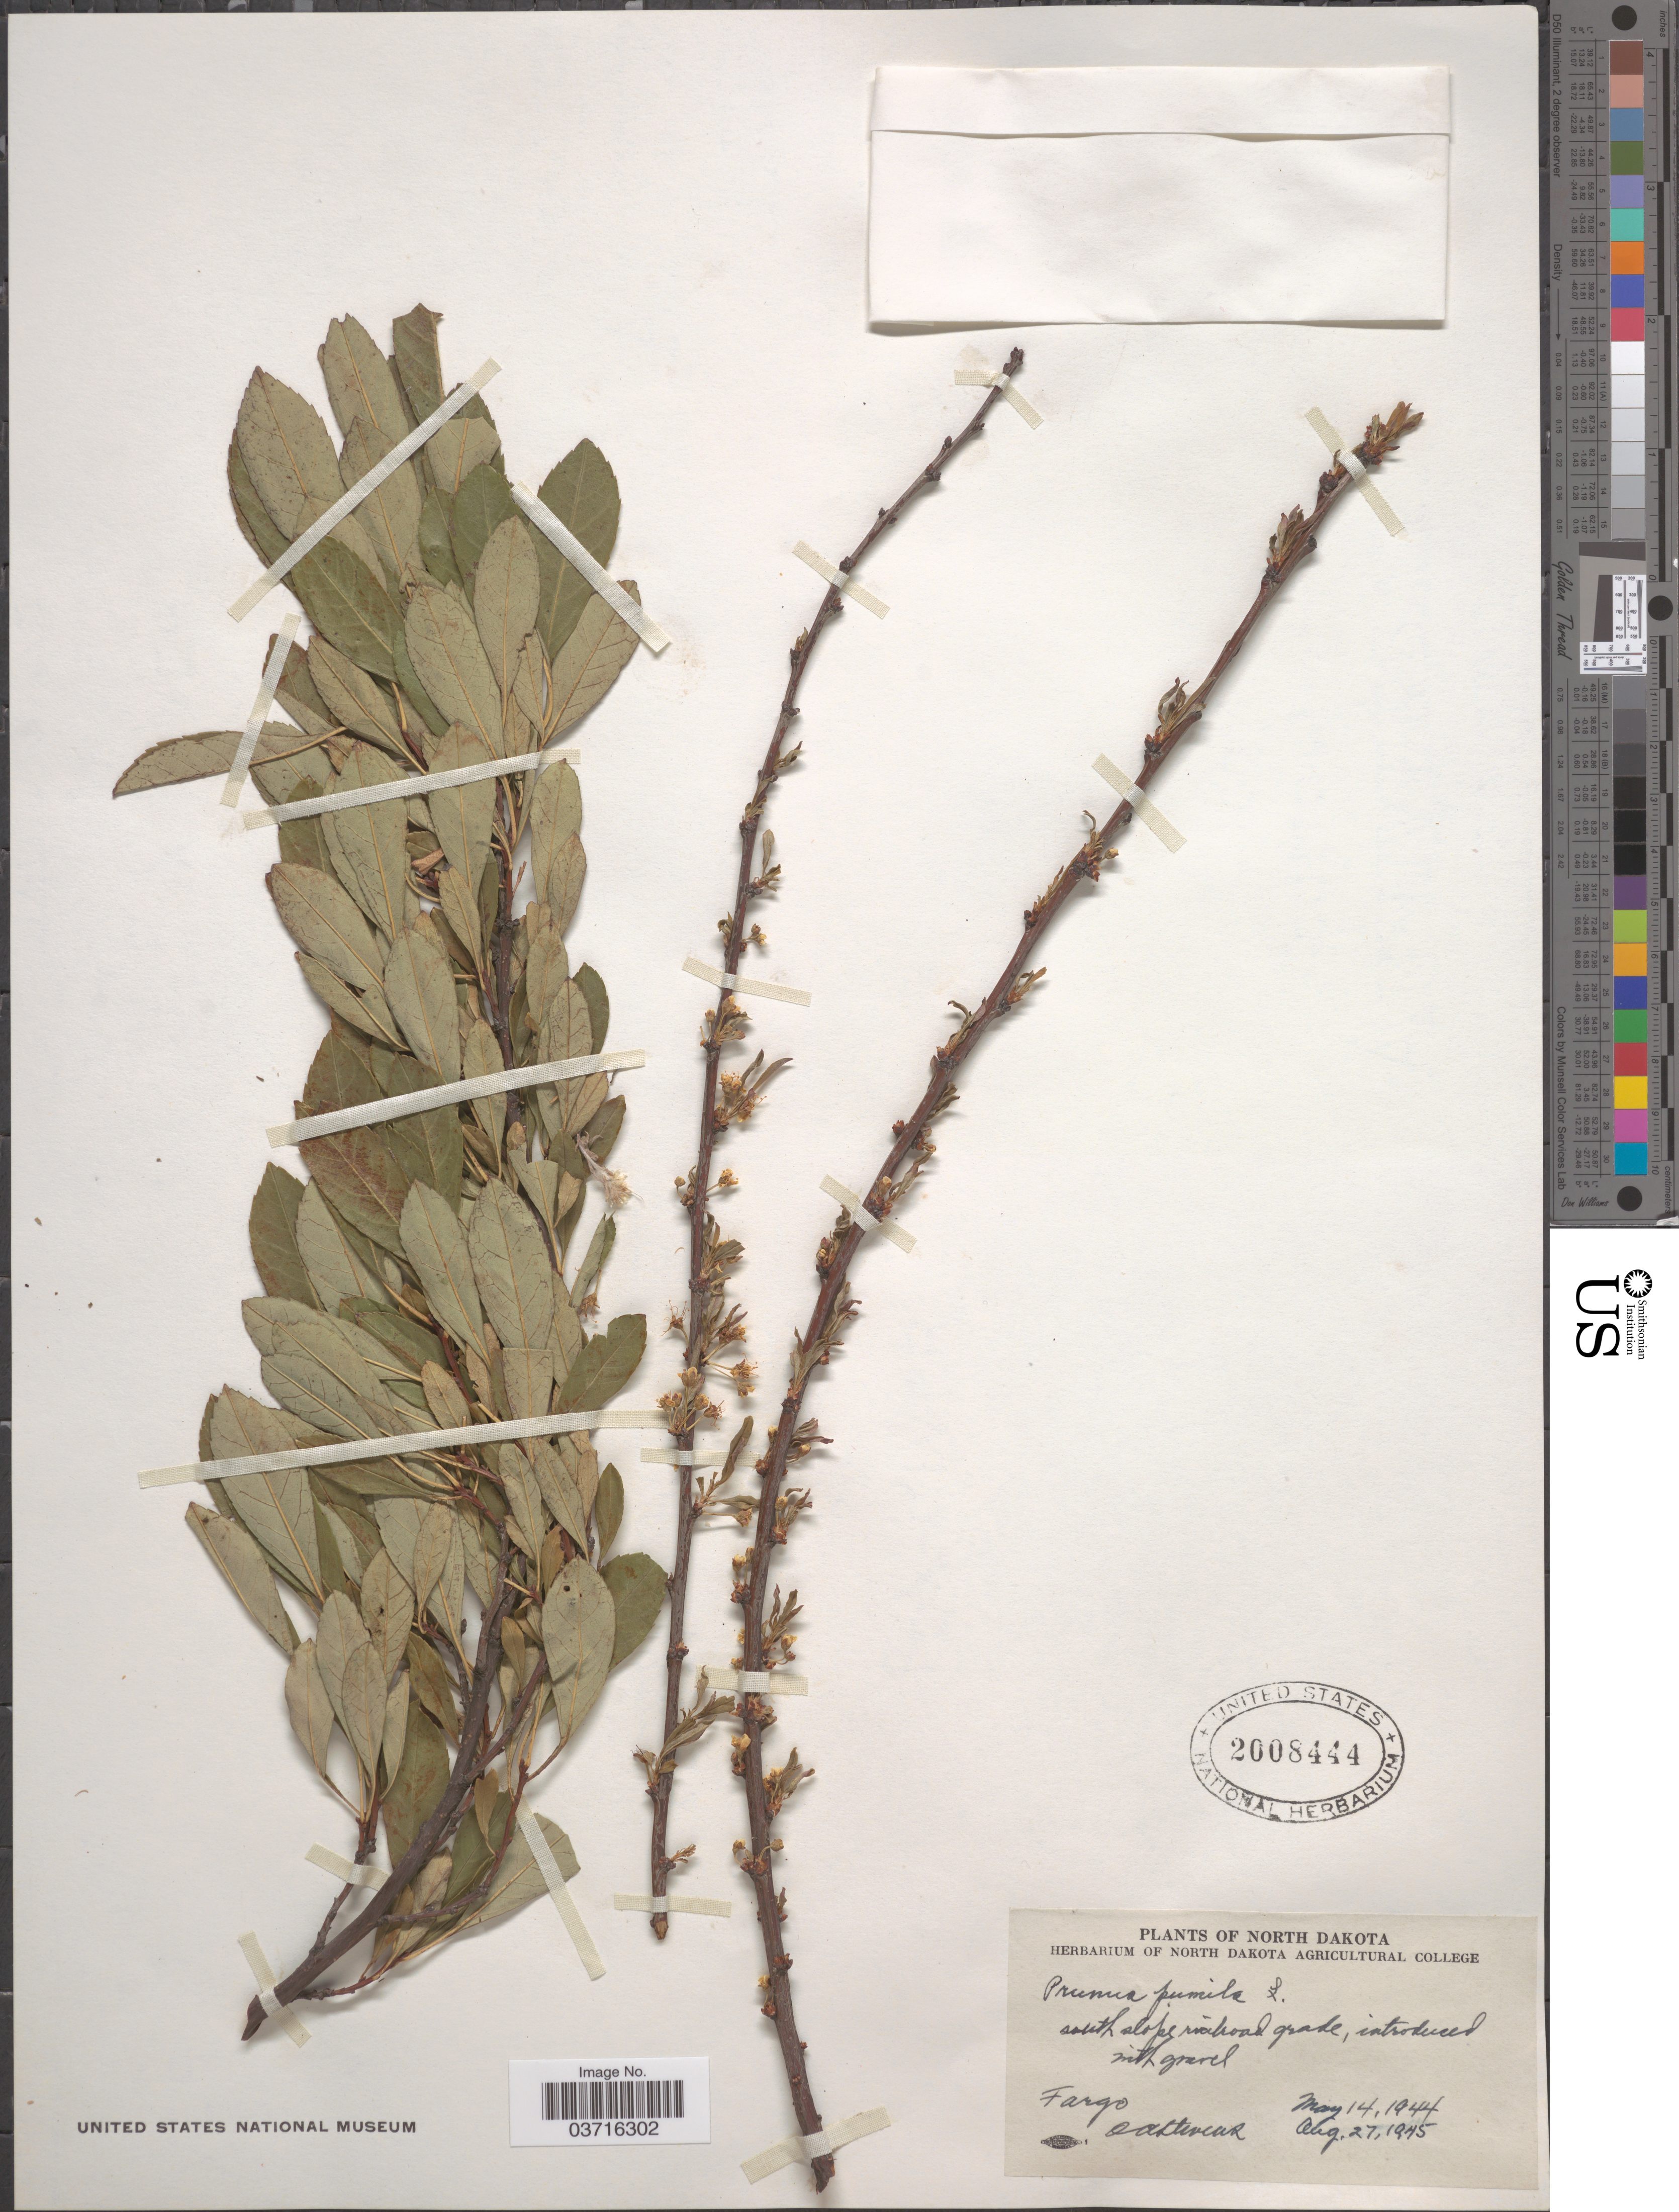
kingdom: Plantae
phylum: Tracheophyta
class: Magnoliopsida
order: Rosales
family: Rosaceae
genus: Prunus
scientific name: Prunus pumila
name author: L.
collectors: O. A. Stevens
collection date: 1944-05-14/1945-08-27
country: United States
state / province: North Dakota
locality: South slope railroadgrade. Fargo.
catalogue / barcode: US 2008444